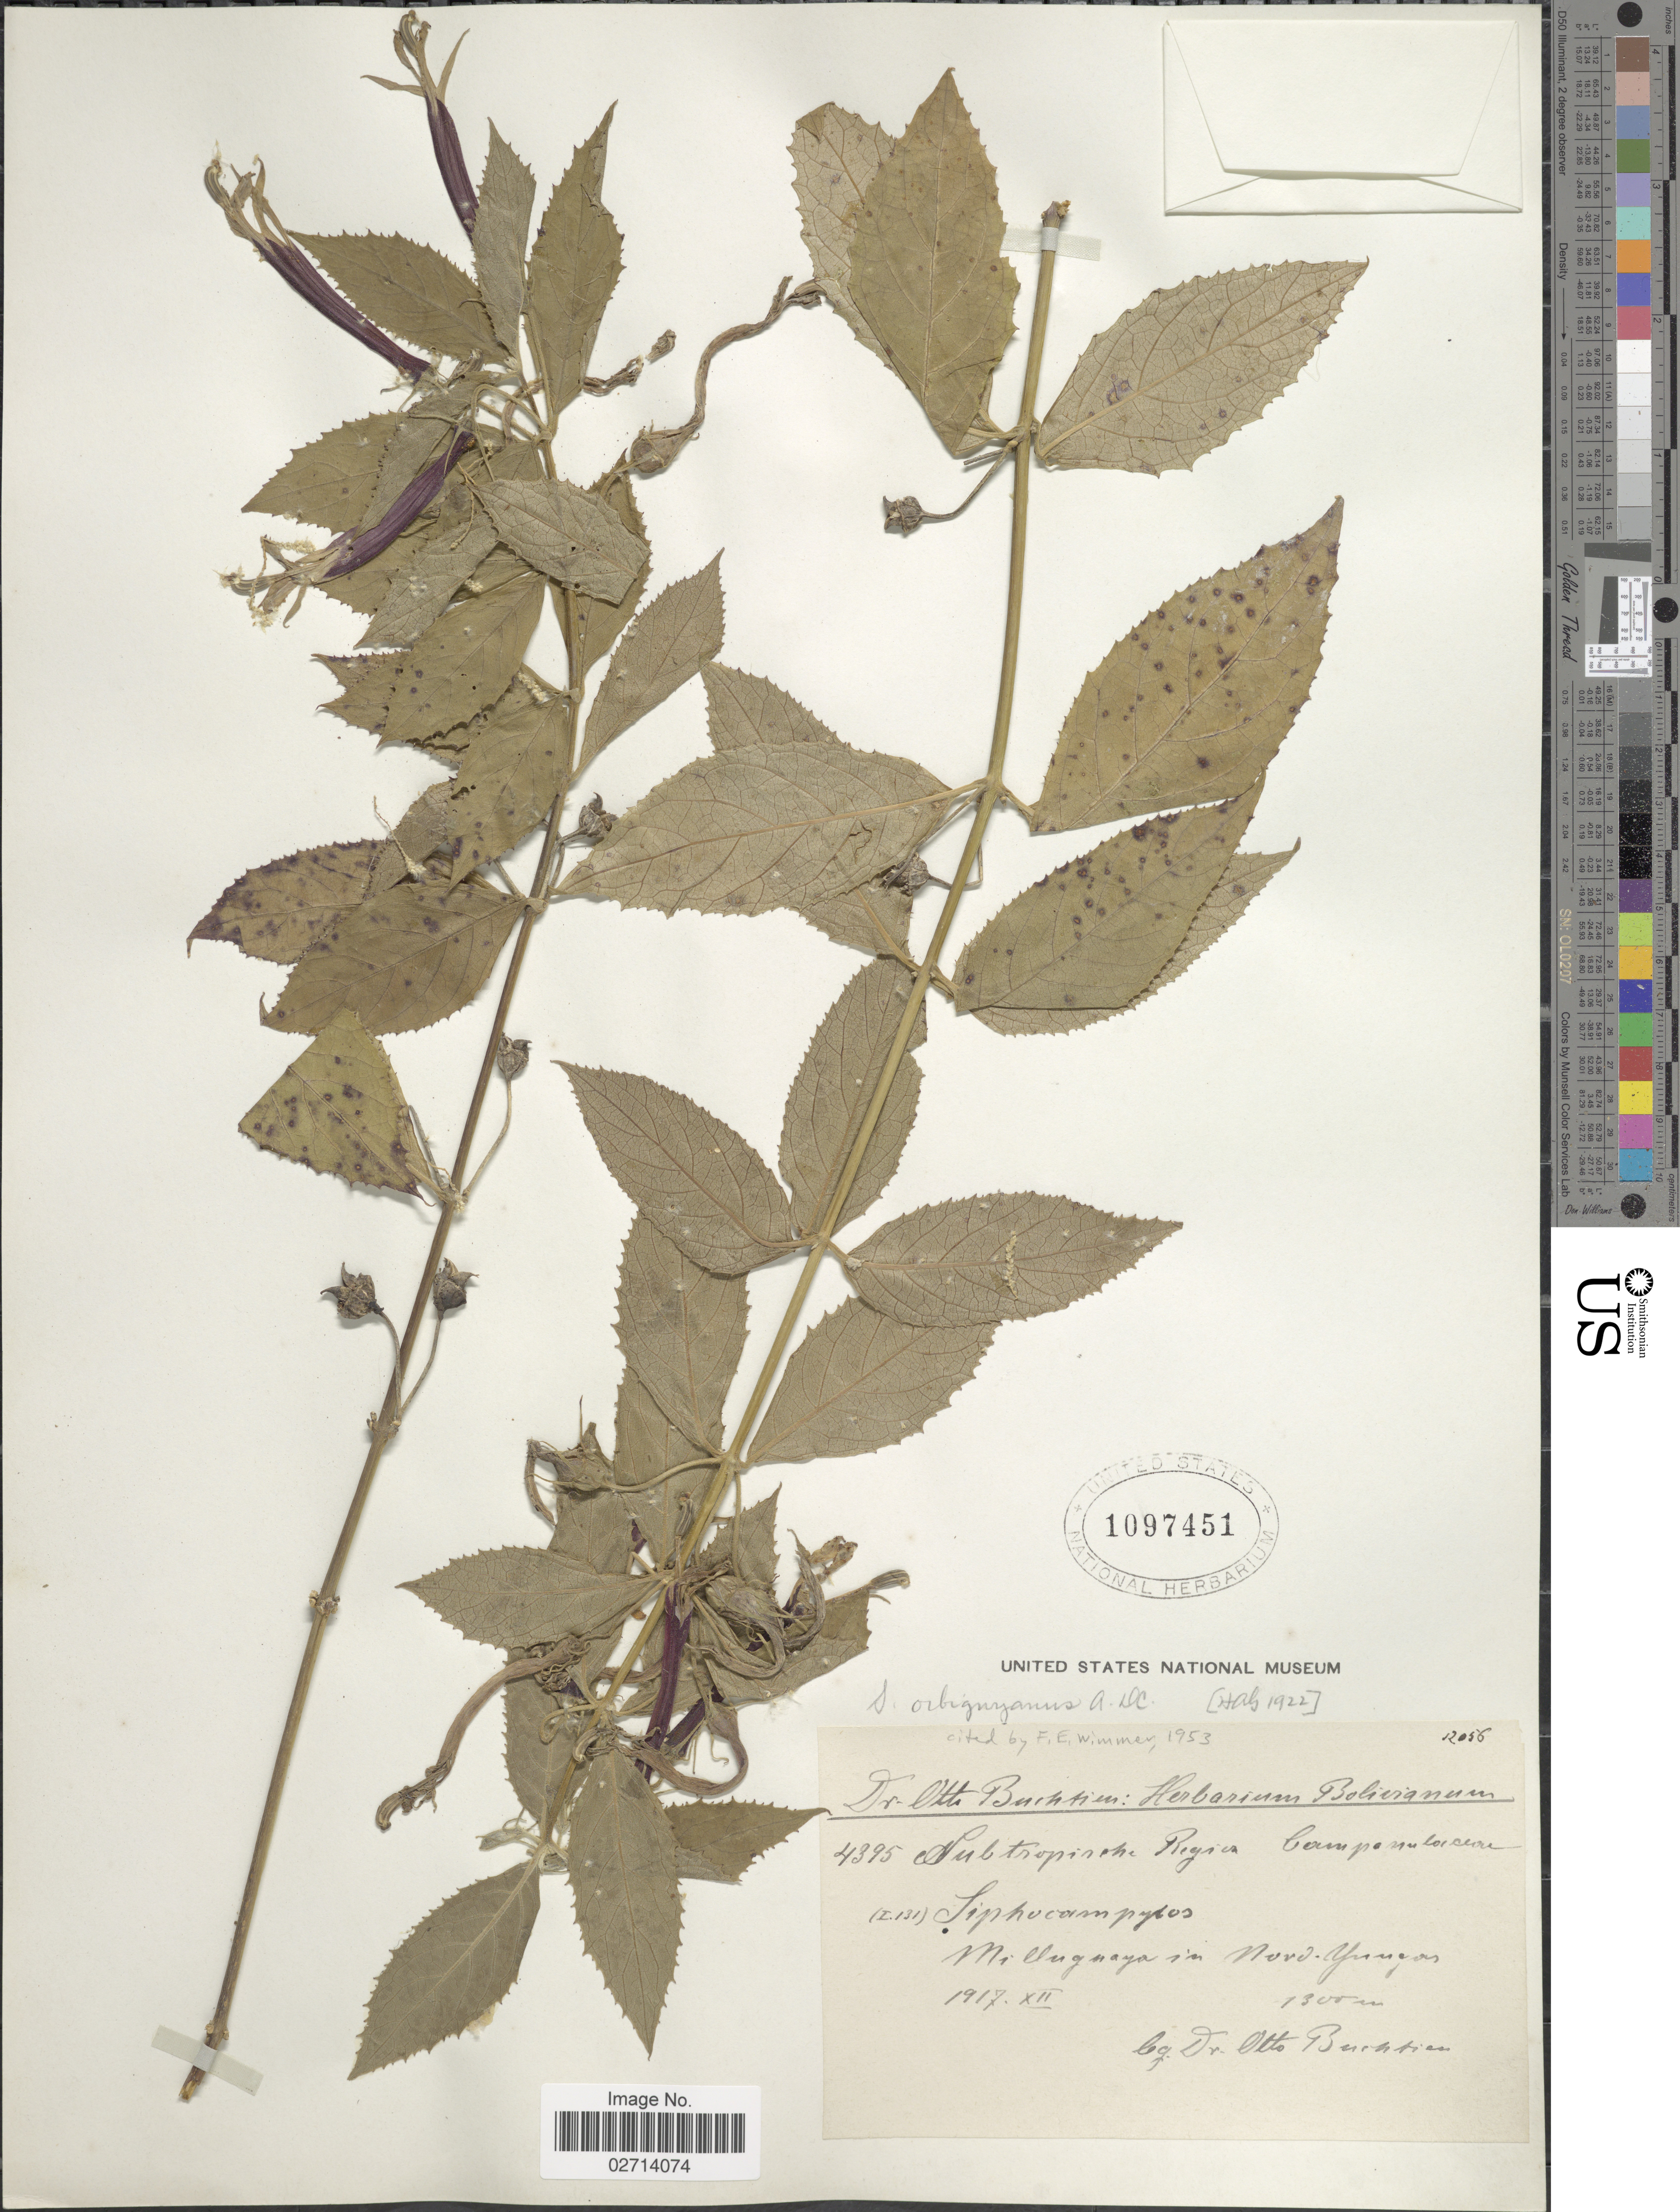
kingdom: Plantae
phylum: Tracheophyta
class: Magnoliopsida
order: Asterales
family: Campanulaceae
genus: Siphocampylus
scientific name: Siphocampylus orbignianus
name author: A. DC.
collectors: O. Buchtien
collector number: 4395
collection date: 1917-12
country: Bolivia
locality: Subtropische Region. Milluguaya in Nord-Yungas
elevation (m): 1300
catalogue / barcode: US 1097451